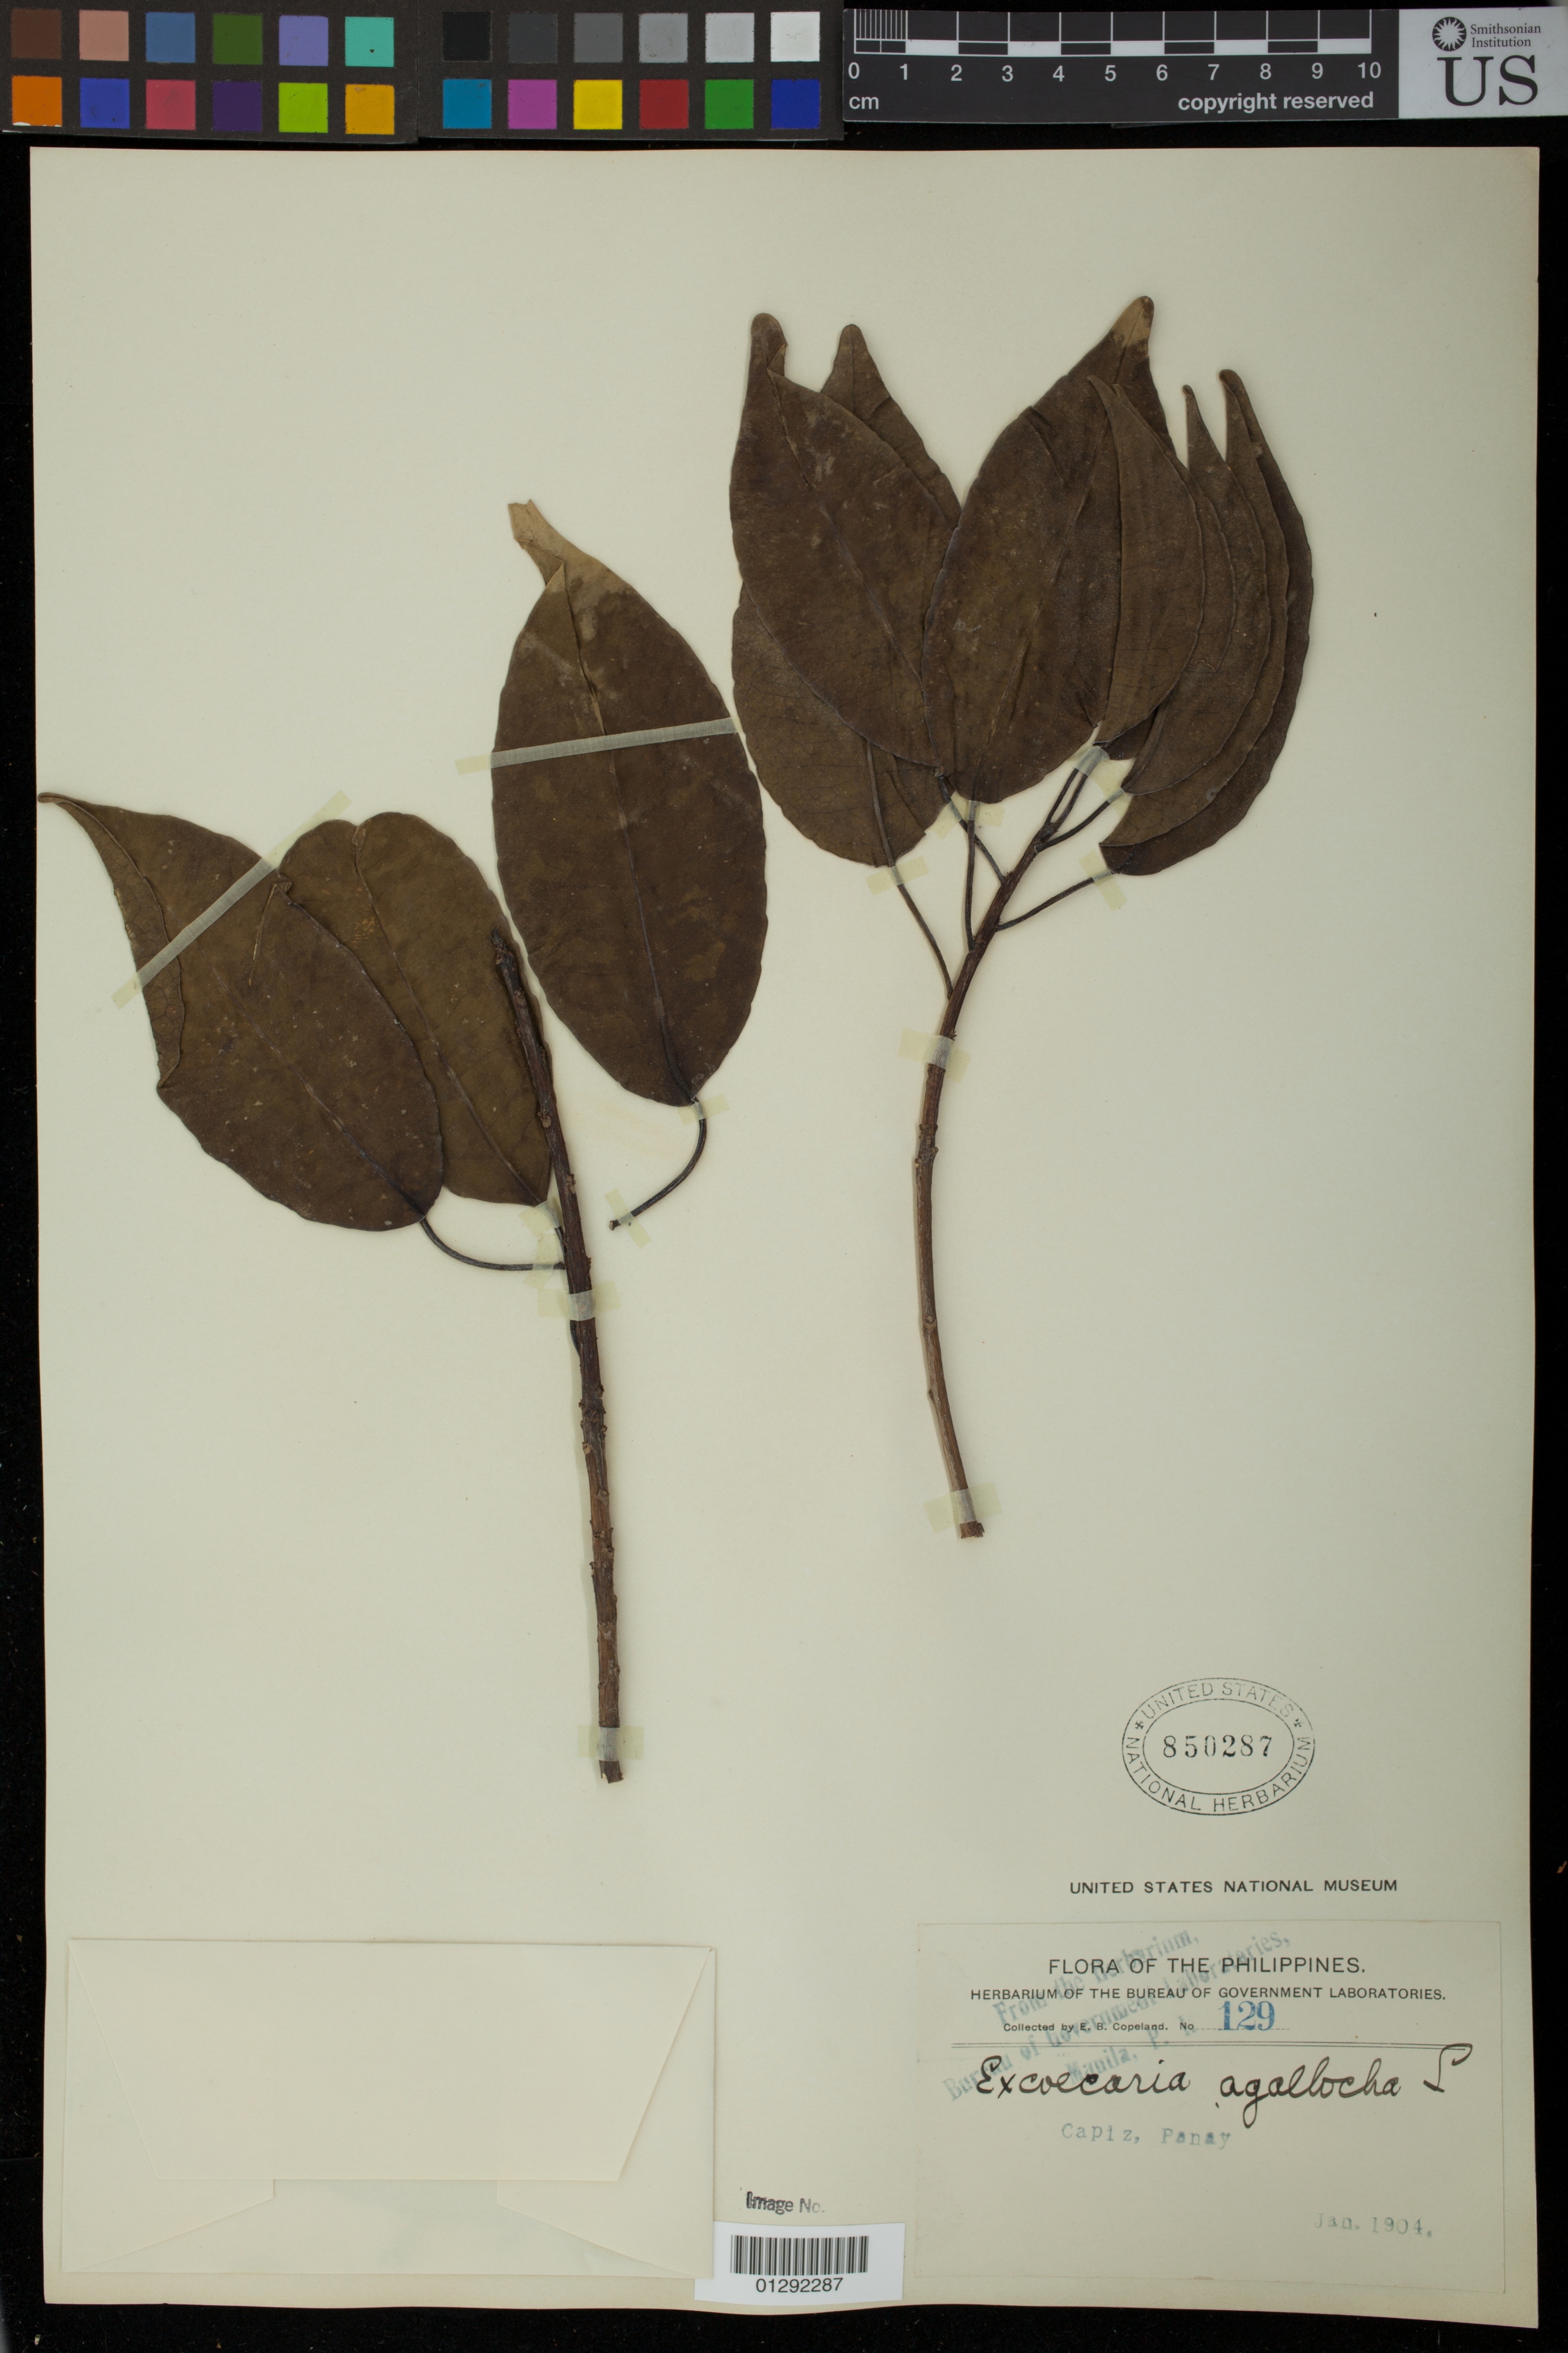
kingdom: Plantae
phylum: Tracheophyta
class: Magnoliopsida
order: Malpighiales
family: Euphorbiaceae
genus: Excoecaria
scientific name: Excoecaria agallocha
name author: L.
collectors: E. B. Copeland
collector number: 129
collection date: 1904-01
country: Philippines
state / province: Western Visayas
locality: Capiz, Panay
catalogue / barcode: US 850287